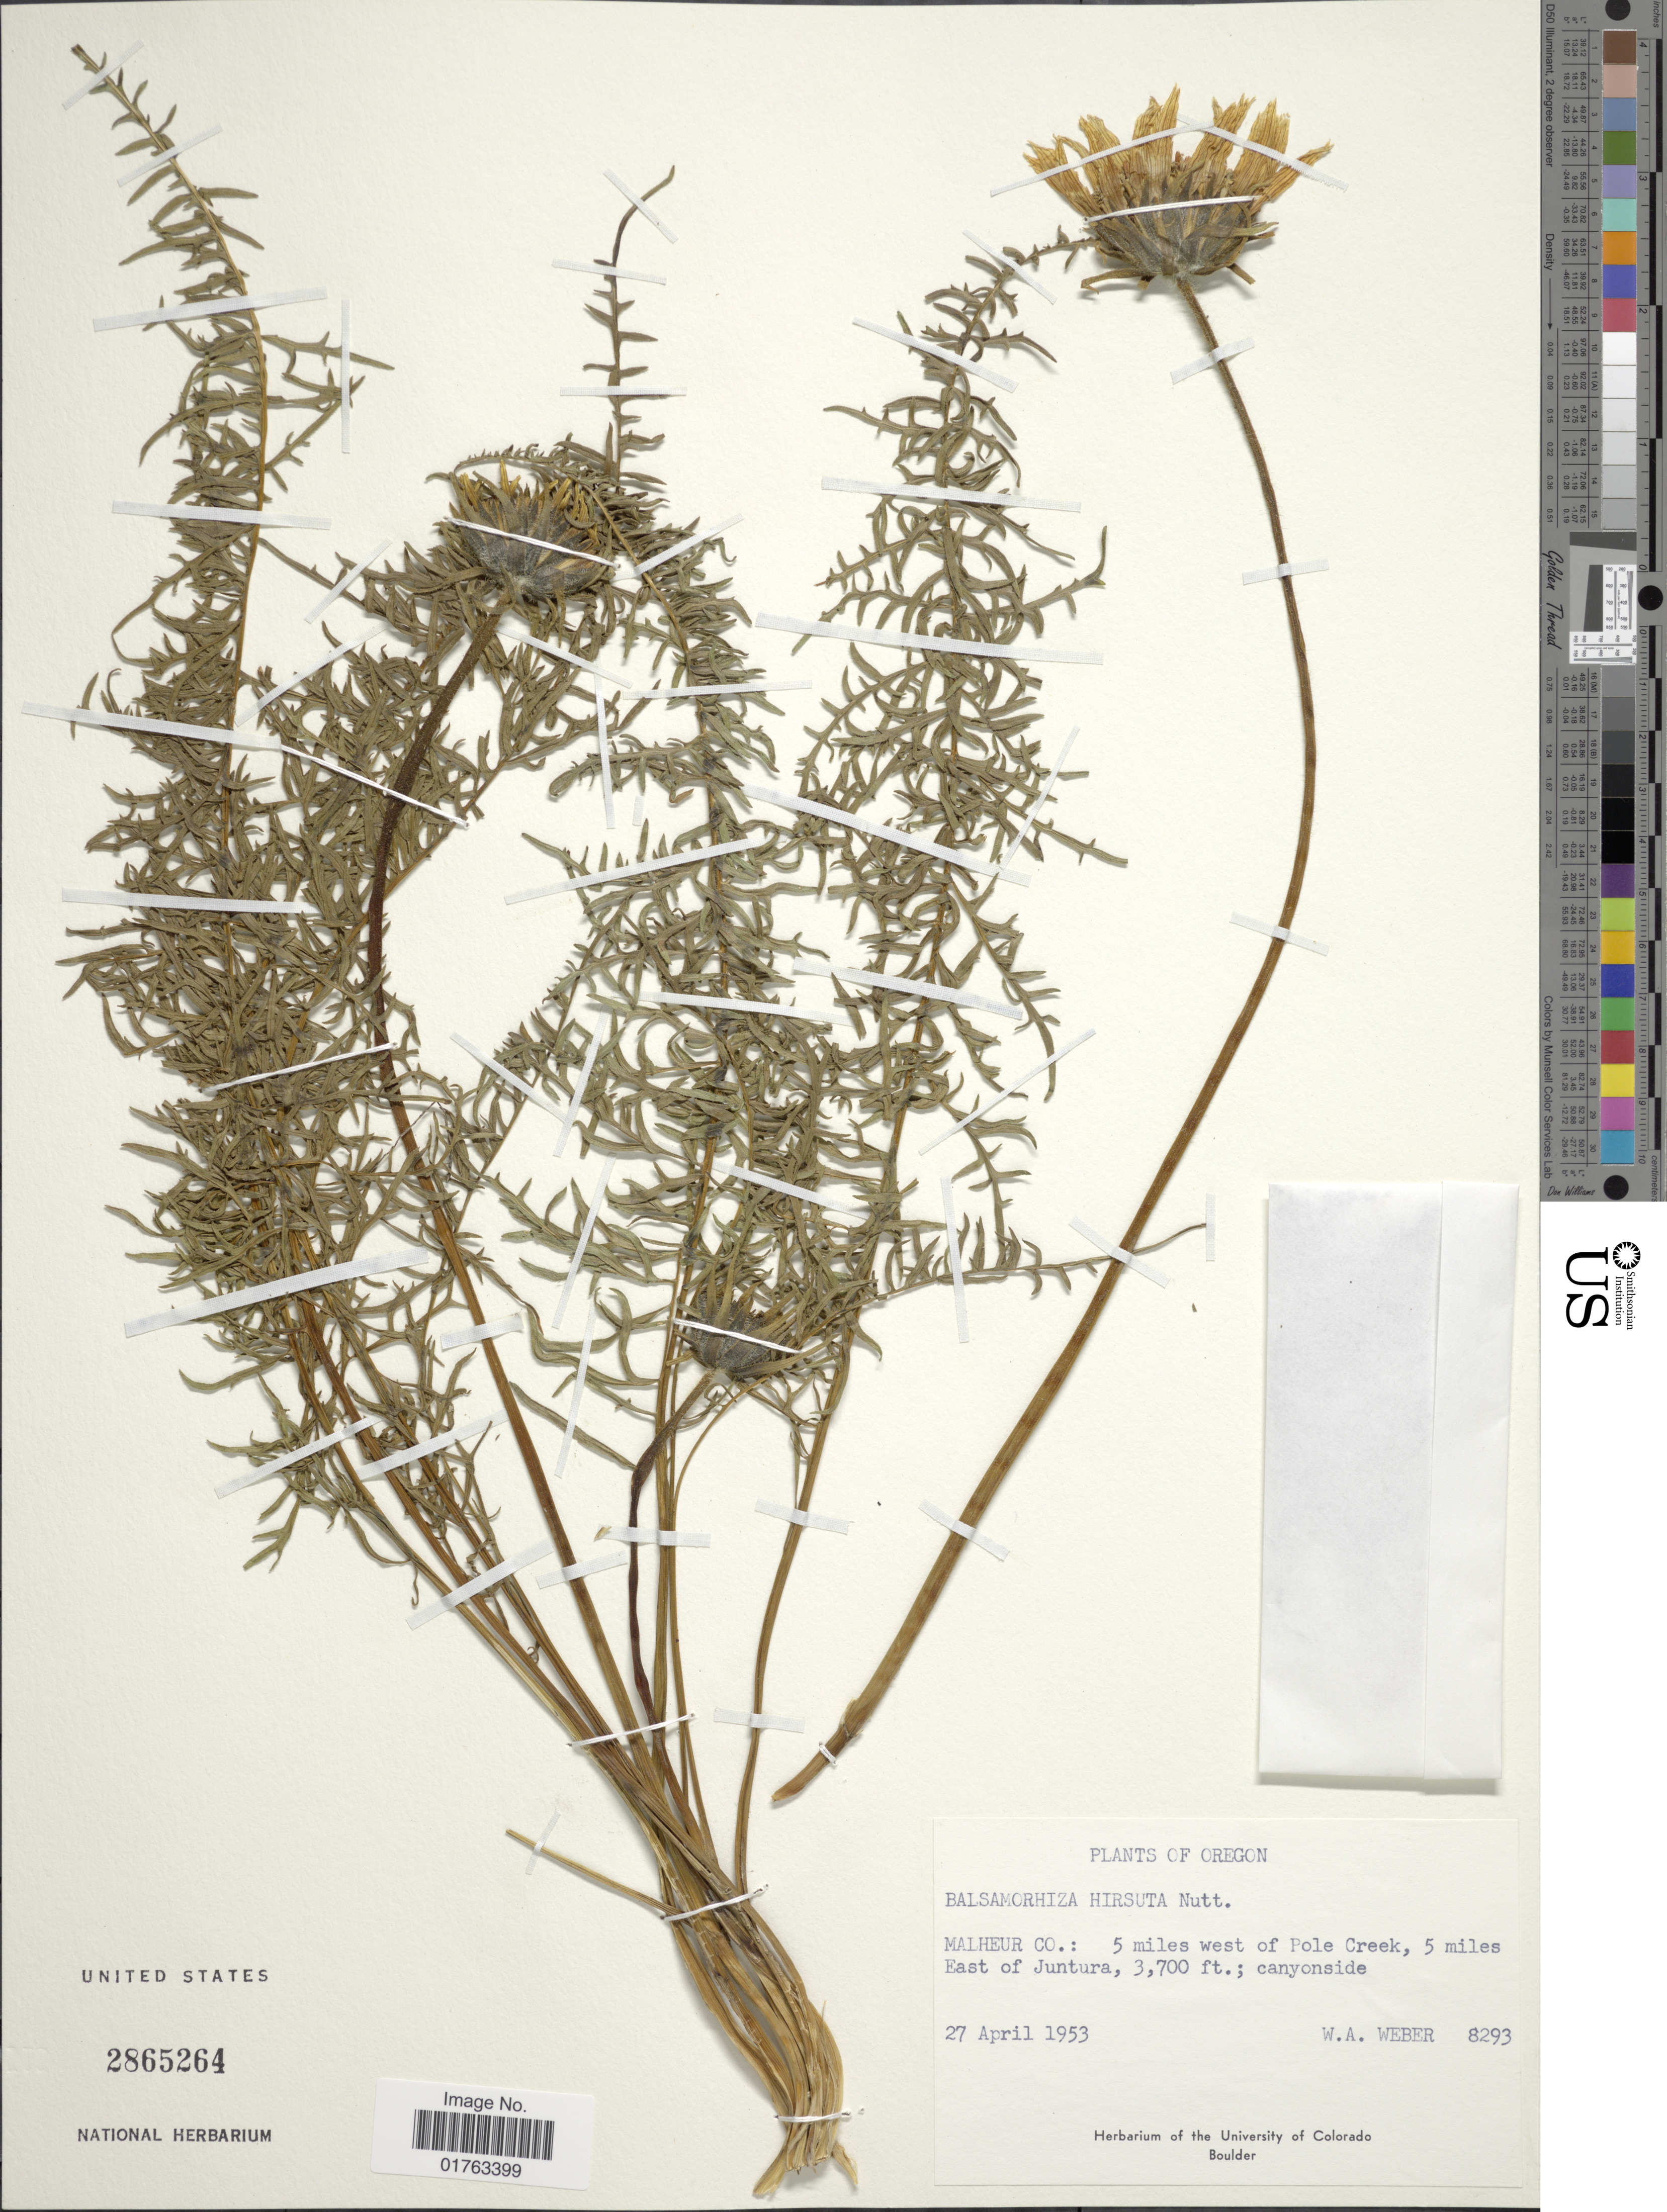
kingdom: Plantae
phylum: Tracheophyta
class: Magnoliopsida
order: Asterales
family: Asteraceae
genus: Balsamorhiza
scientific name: Balsamorhiza hirsuta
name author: Nutt.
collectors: W. A. Weber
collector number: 8293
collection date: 1953-04-27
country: United States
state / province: Oregon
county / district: Malheur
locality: Malheur Co.: 5 miles west of Pole Creek, 5 miles East of Juntura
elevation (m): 1128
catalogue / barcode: US 2865264